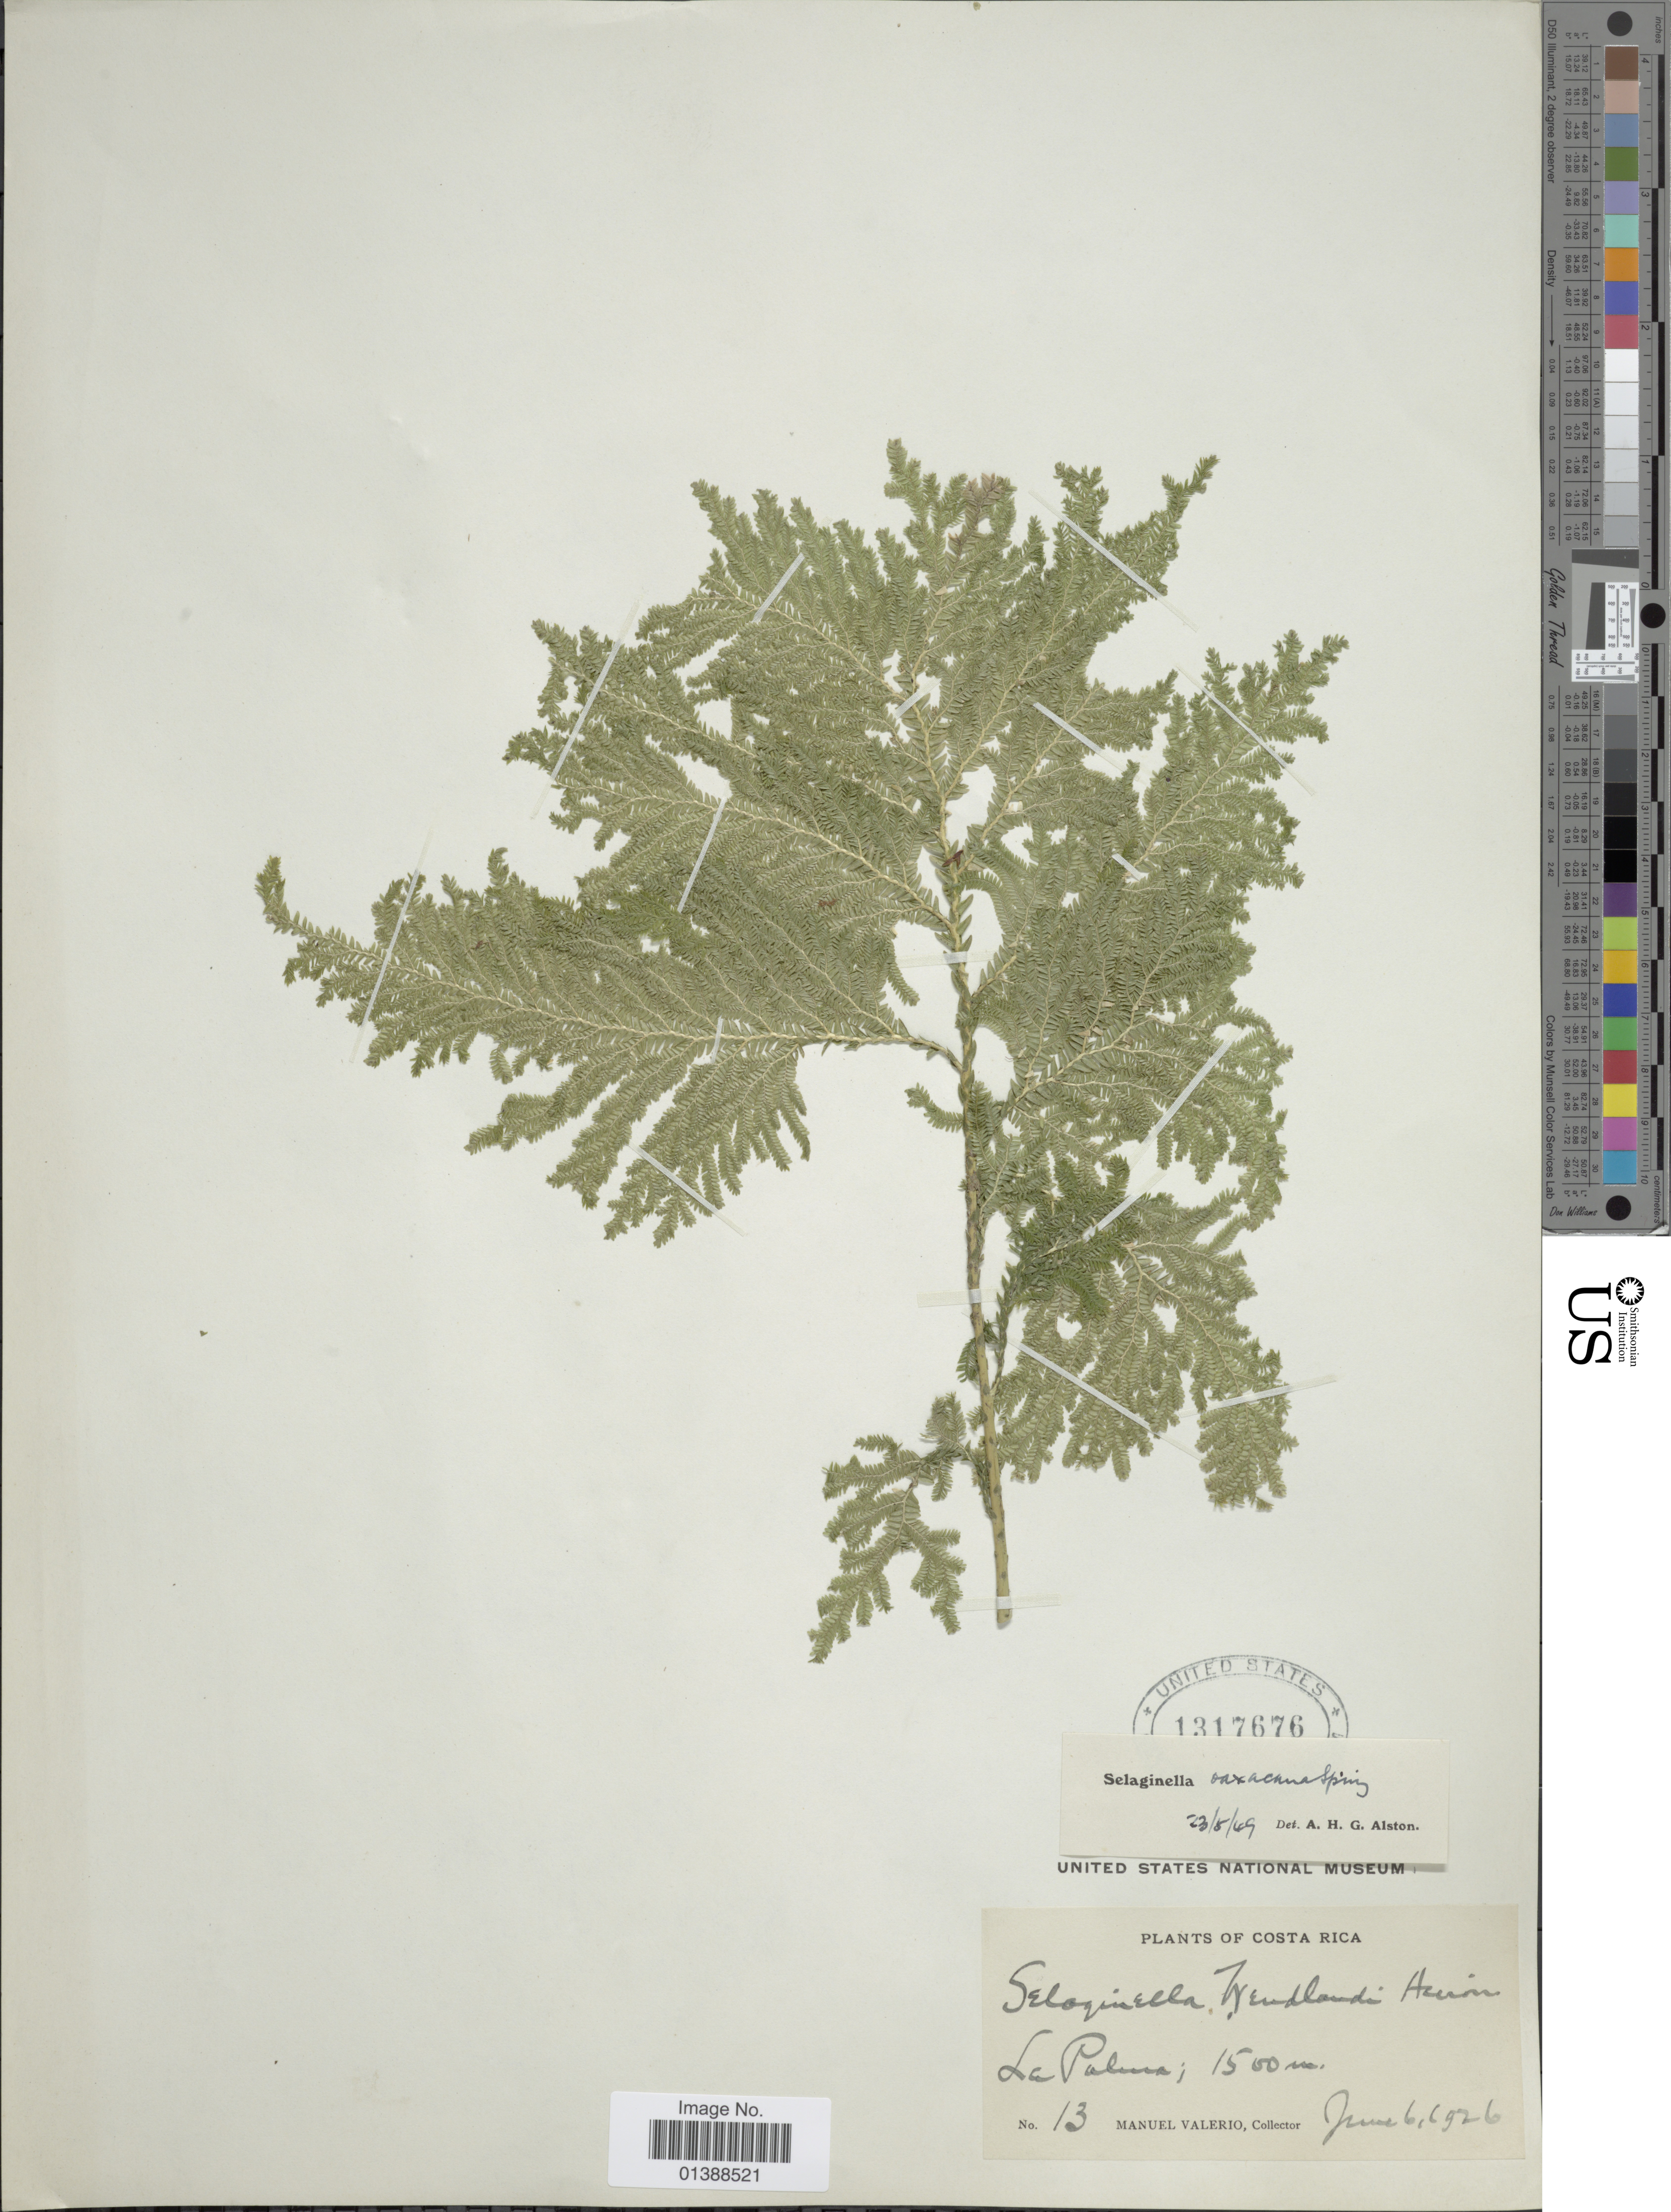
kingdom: Plantae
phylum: Tracheophyta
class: Lycopodiopsida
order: Selaginellales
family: Selaginellaceae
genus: Selaginella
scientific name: Selaginella oaxacana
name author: Spring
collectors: M. Valerio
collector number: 13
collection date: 1926-06-06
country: Costa Rica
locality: La Palma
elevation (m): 1500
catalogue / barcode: US 1317676